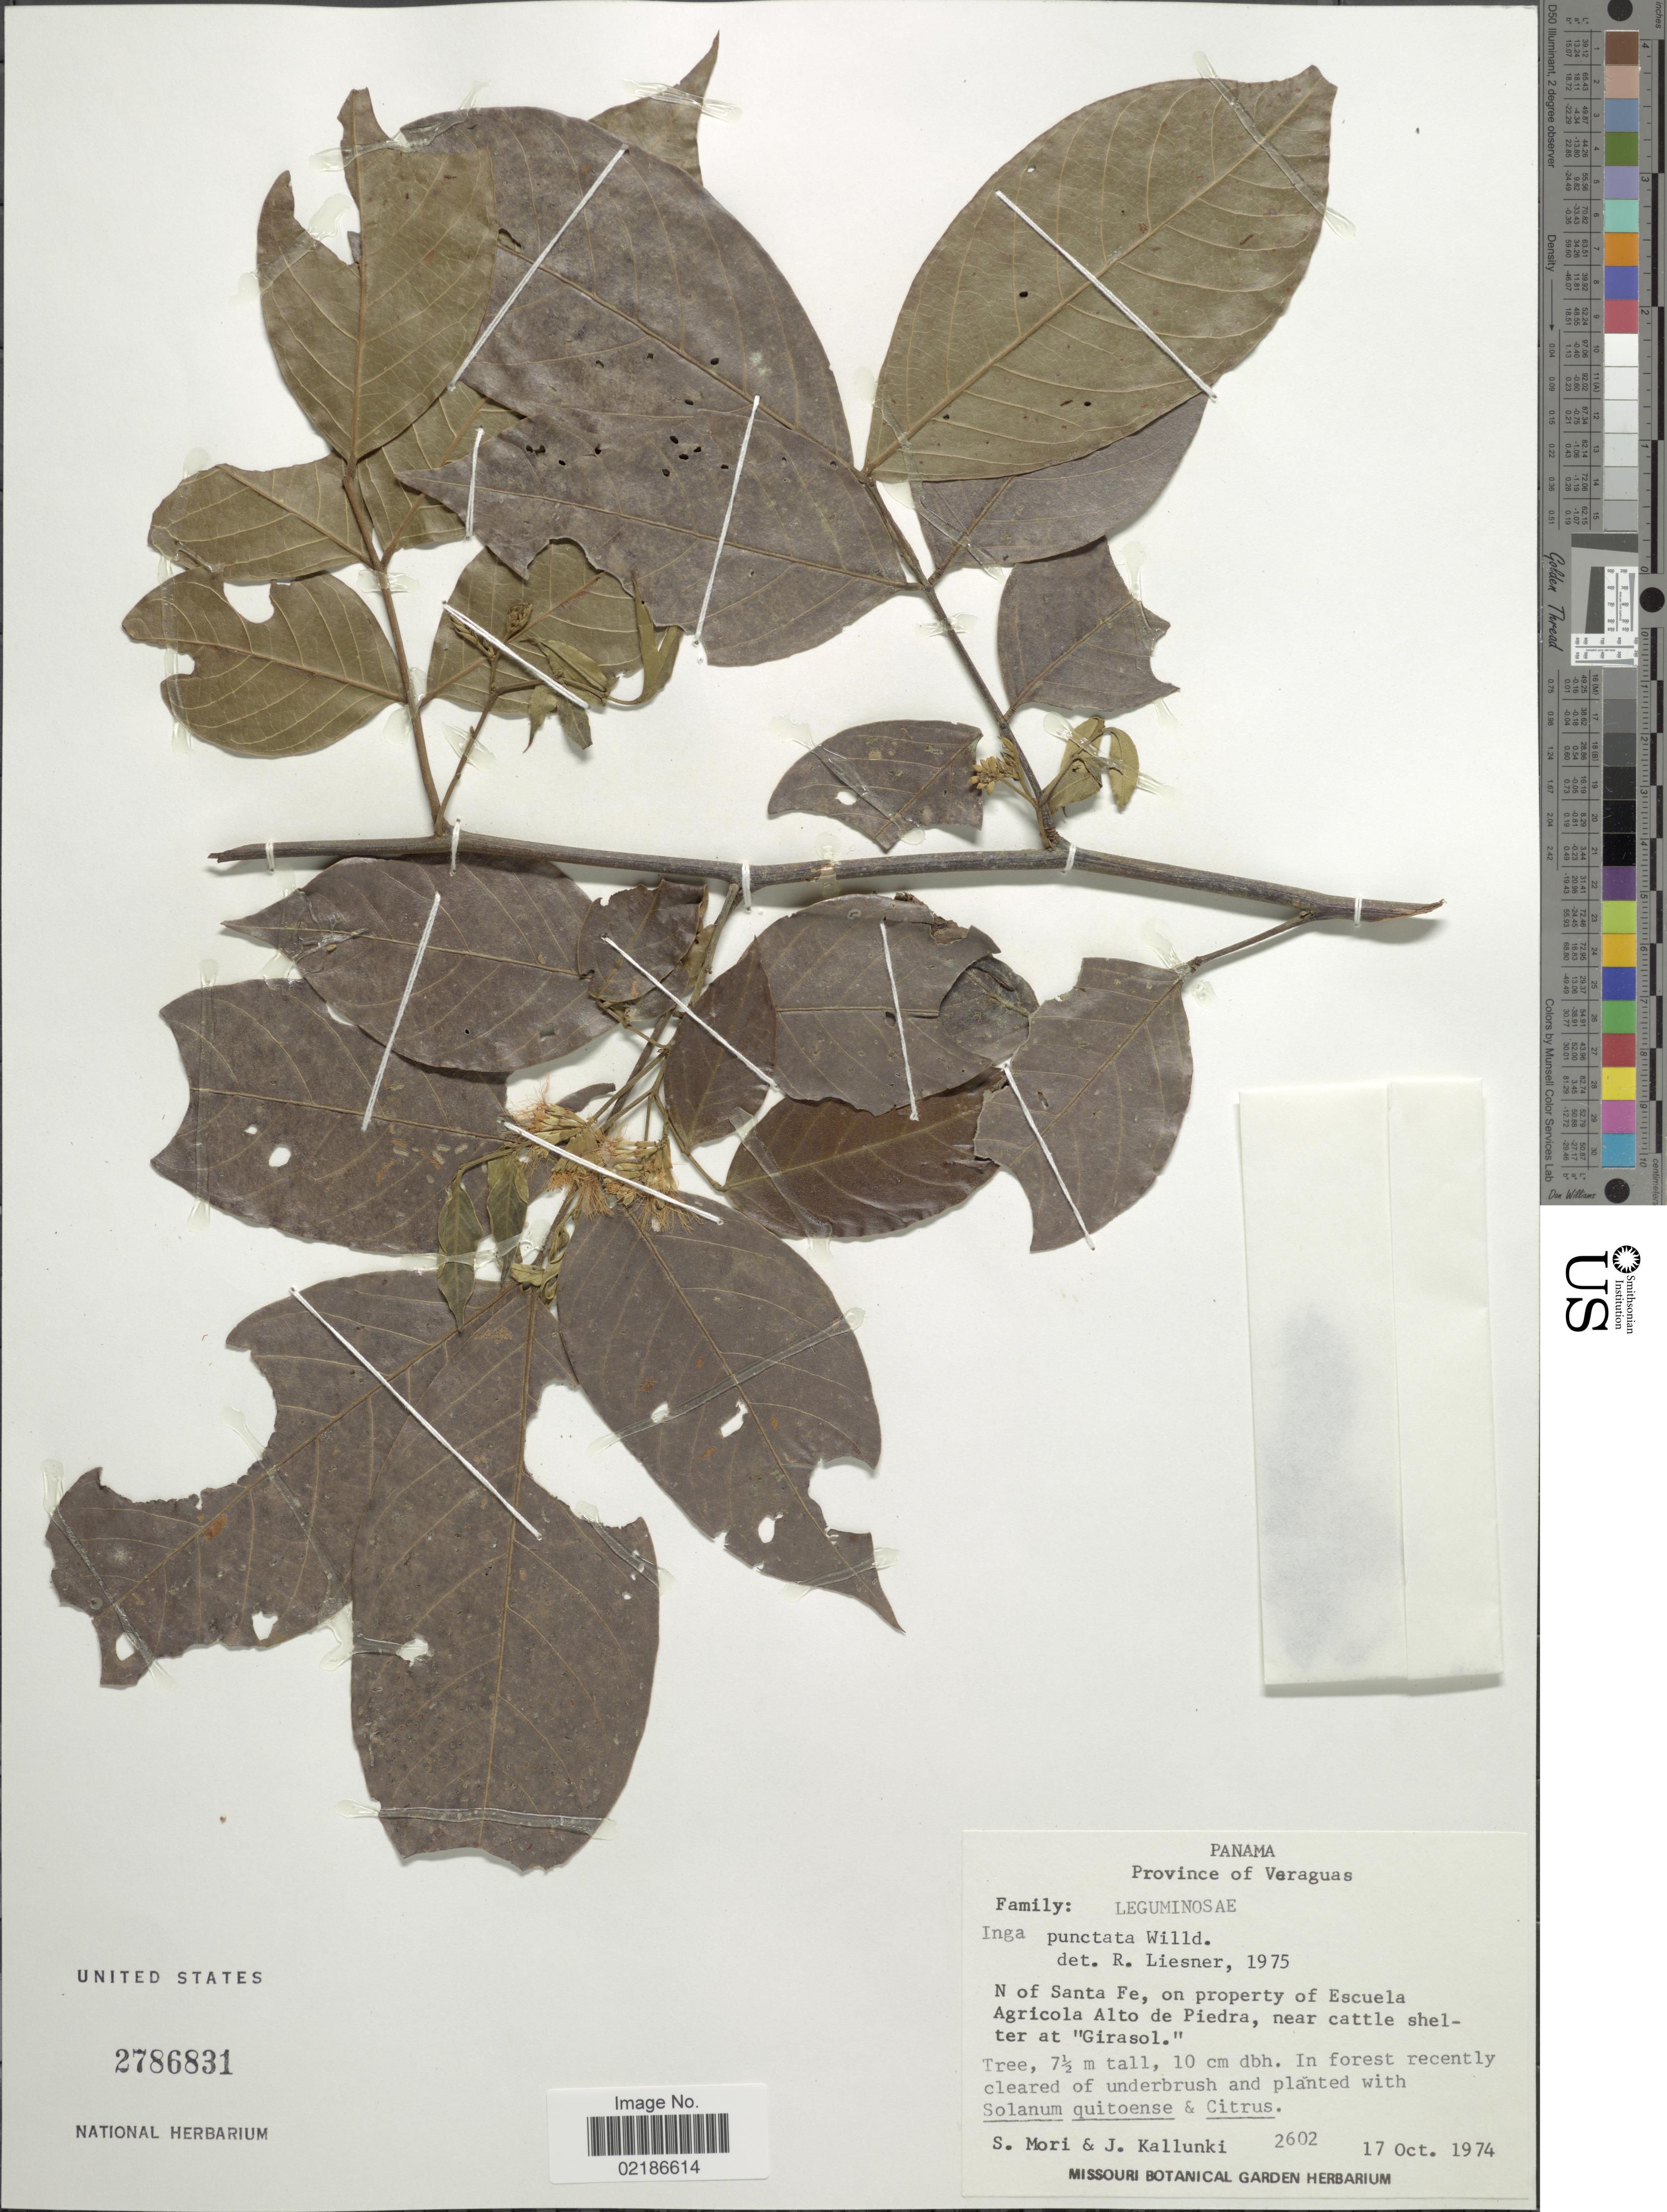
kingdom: Plantae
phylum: Tracheophyta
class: Magnoliopsida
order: Fabales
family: Fabaceae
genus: Inga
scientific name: Inga punctata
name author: Willd.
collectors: S. Mori & J. Kallunhi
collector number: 2602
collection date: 1974-10-17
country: Panama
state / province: Veraguas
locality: N of Sante Fe, on property of Escuela Agricola Alto de Piedra, near cattle shelter at Girasol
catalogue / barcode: US 2786831